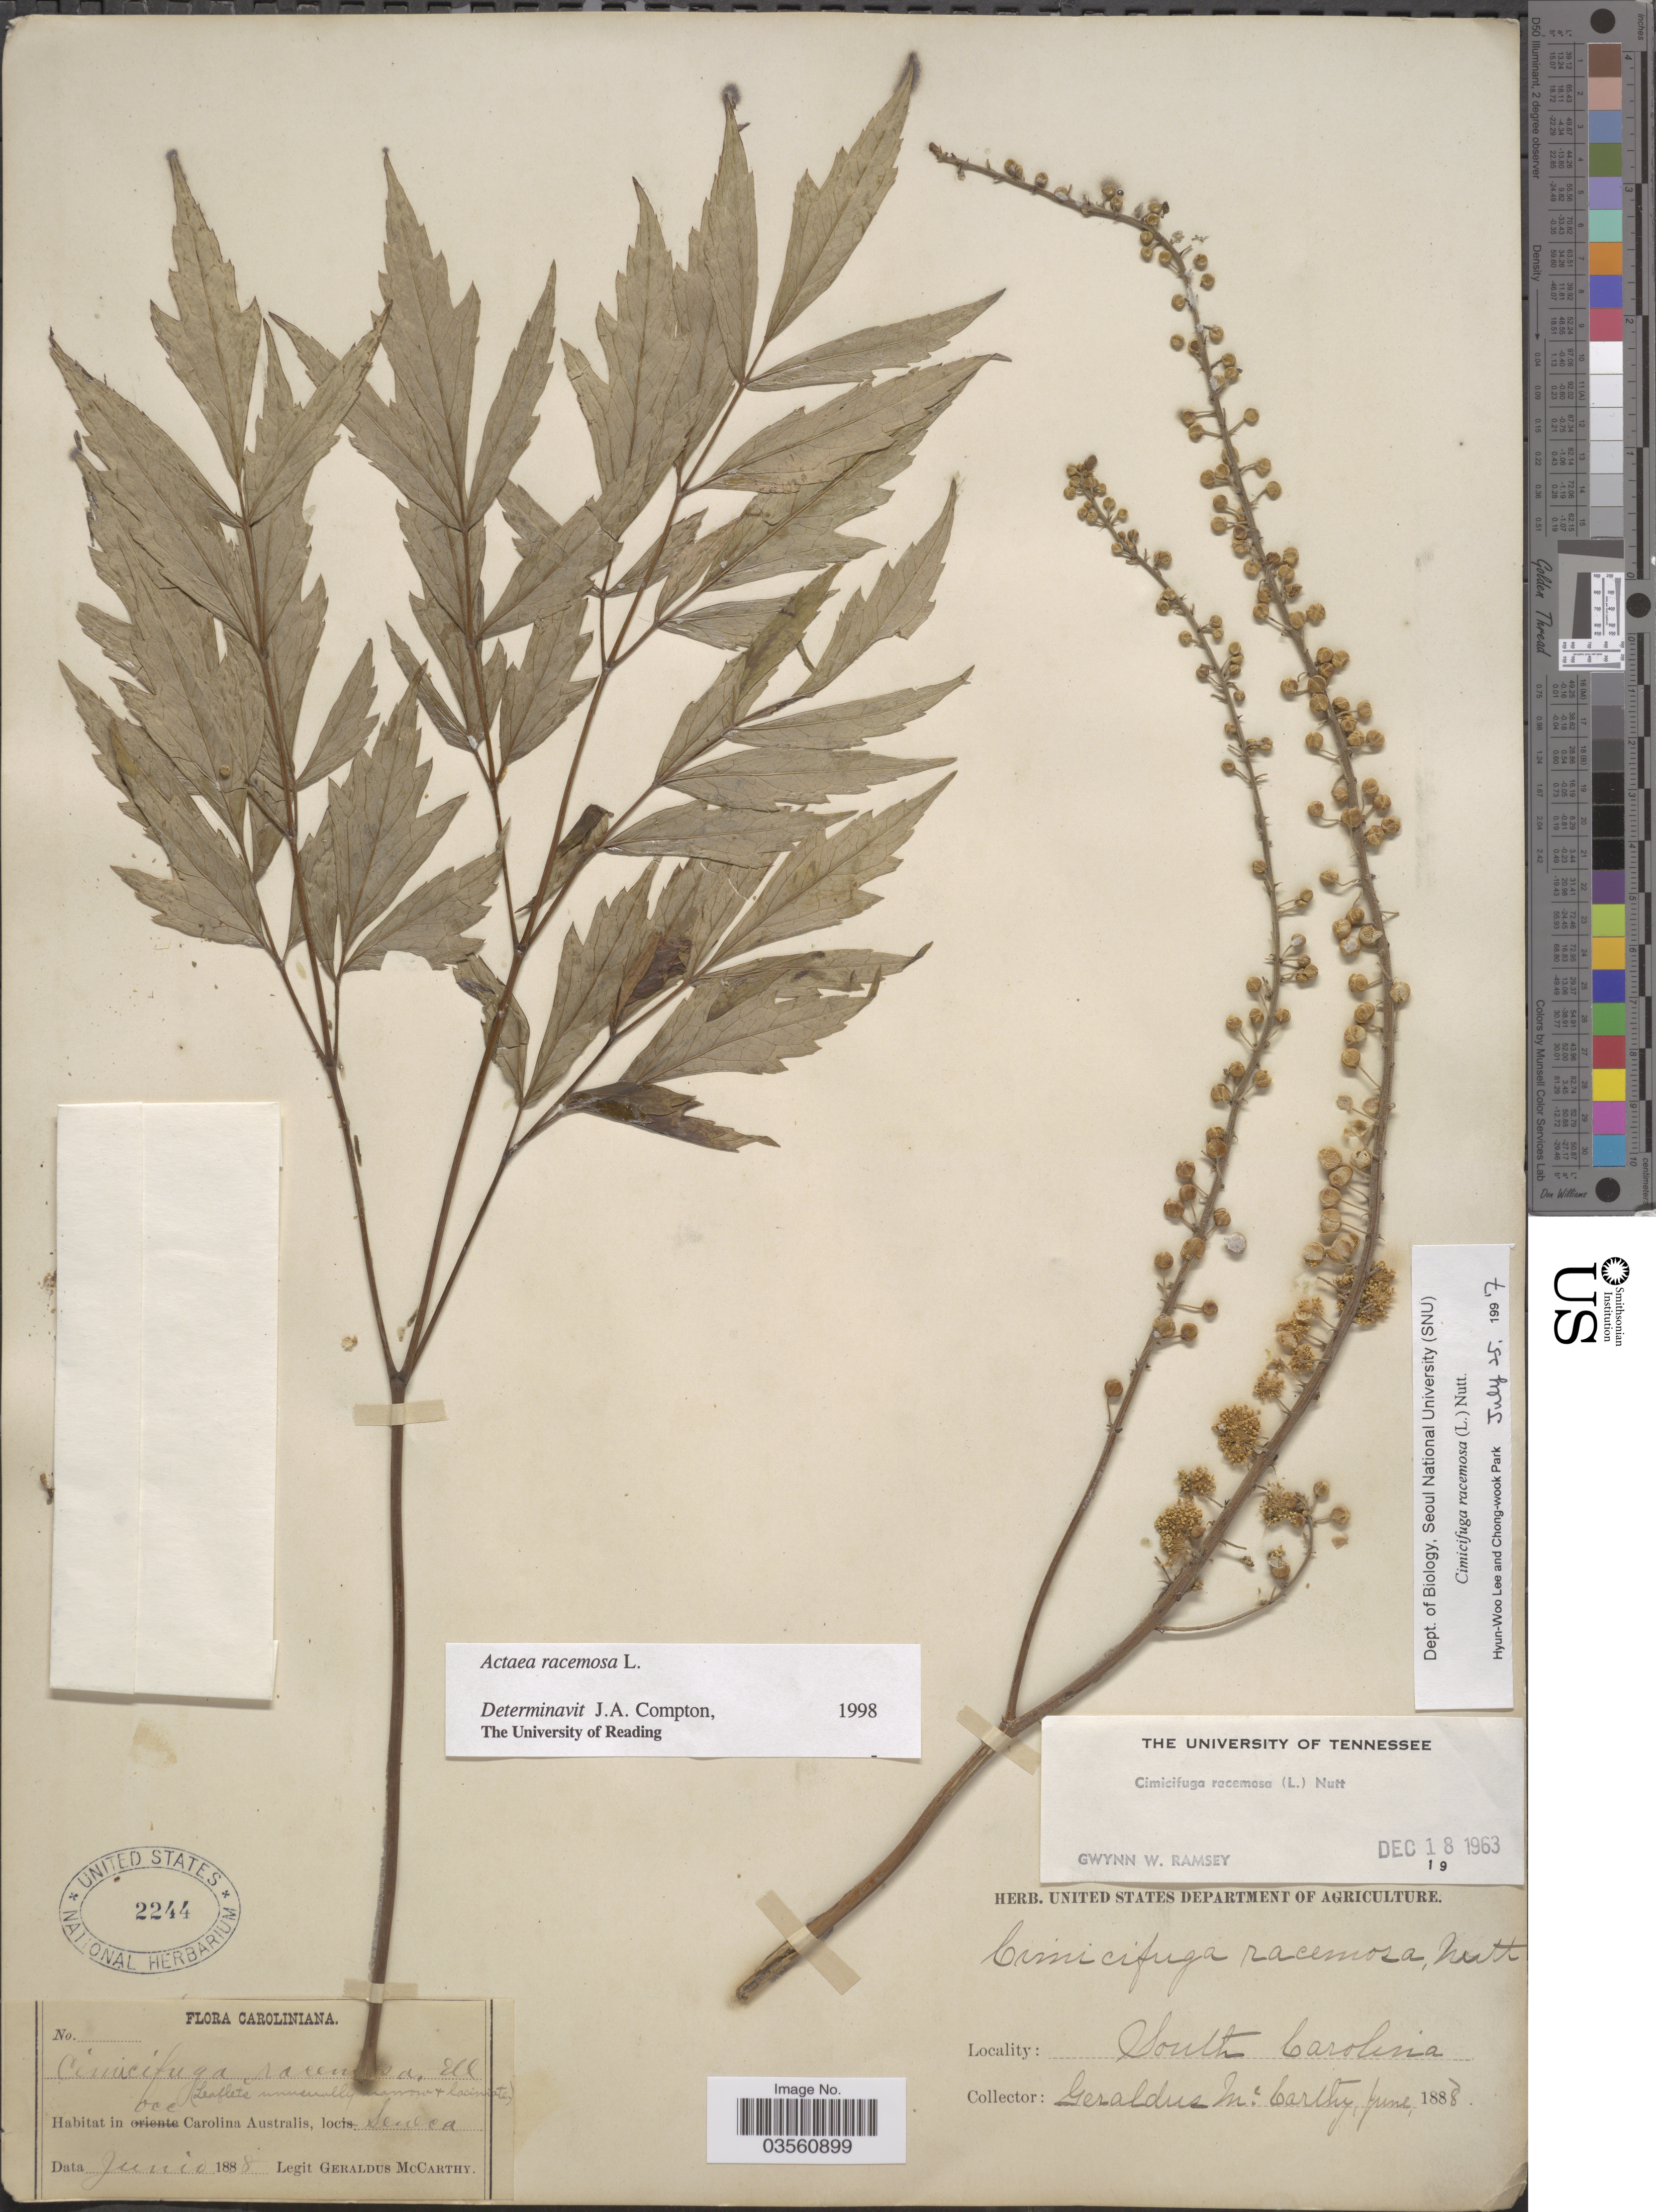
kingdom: Plantae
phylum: Tracheophyta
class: Magnoliopsida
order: Ranunculales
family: Ranunculaceae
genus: Actaea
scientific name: Actaea racemosa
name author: L.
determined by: Compton, J. A.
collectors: M. McCarthy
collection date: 1888-06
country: United States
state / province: South Carolina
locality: Caroliniana. Occ. Carolina Australis, locis Seneca.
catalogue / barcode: US 2244